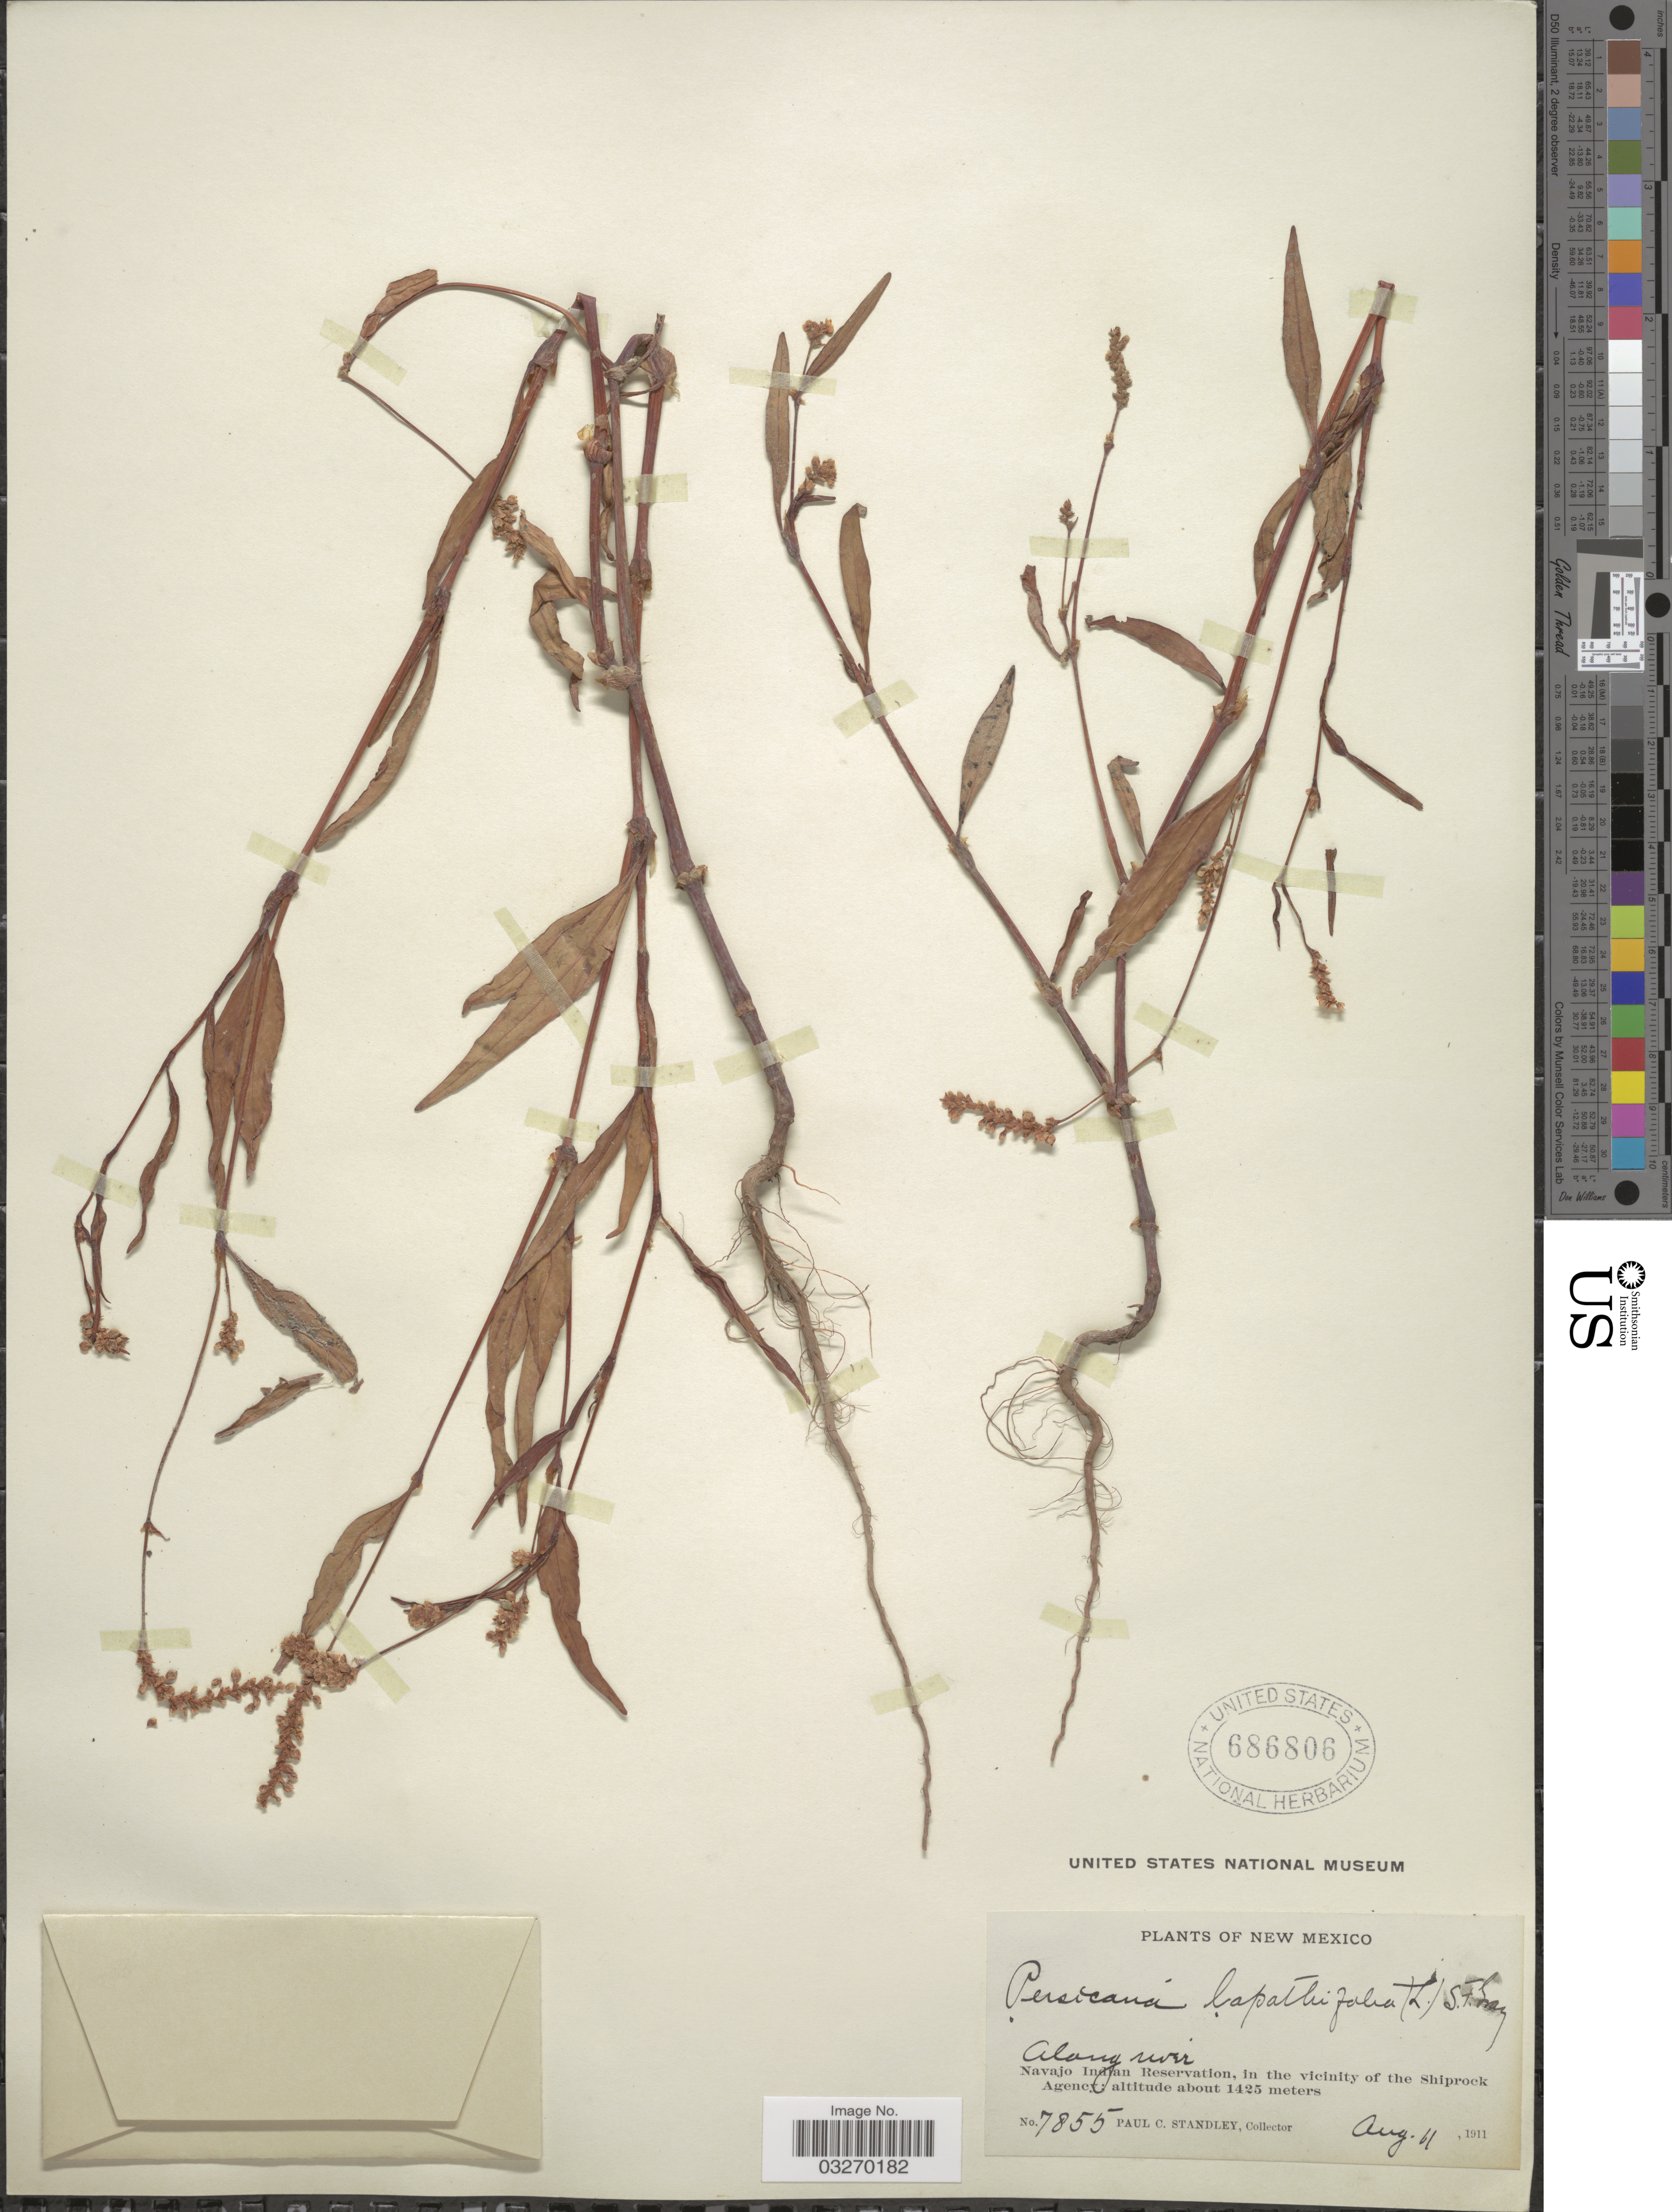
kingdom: Plantae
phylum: Tracheophyta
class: Magnoliopsida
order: Caryophyllales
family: Polygonaceae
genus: Persicaria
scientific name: Persicaria lapathifolia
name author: (L.) Delarbre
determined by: Atha, D. E.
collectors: P. C. Standley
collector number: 7855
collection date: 1911-08-11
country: United States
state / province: New Mexico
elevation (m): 1425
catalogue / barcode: US 686806